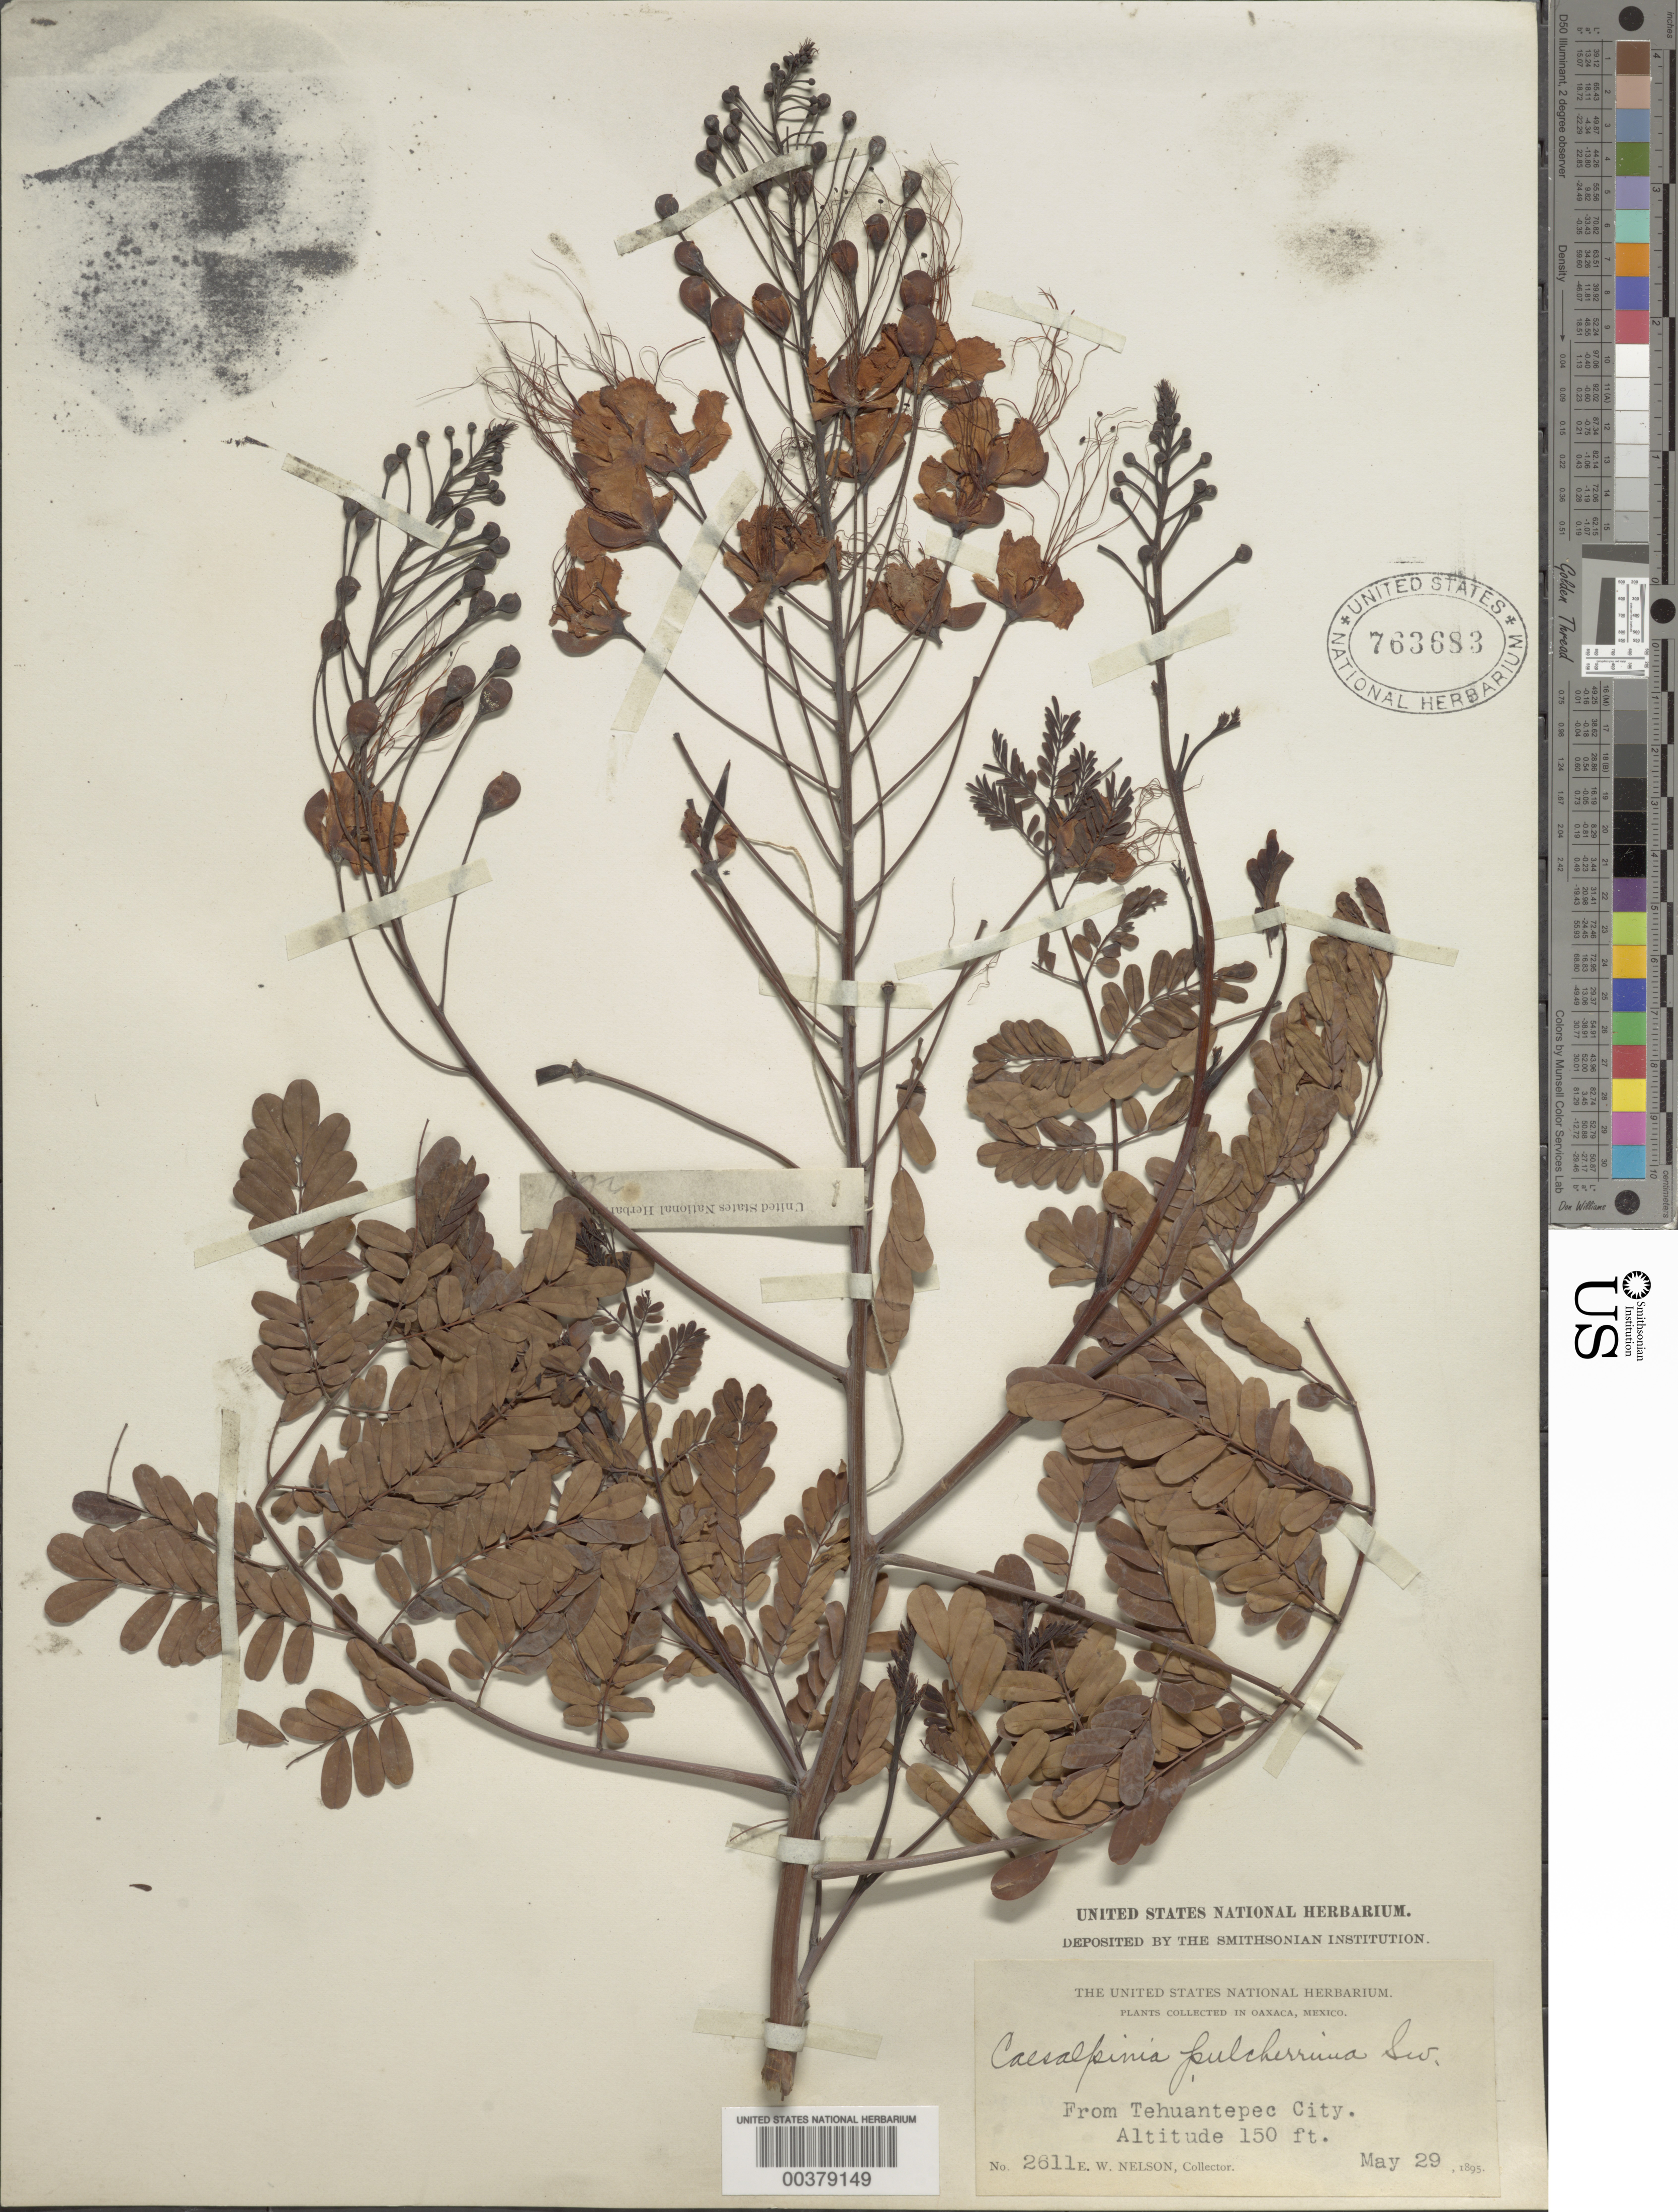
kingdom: Plantae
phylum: Tracheophyta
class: Magnoliopsida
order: Fabales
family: Fabaceae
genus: Caesalpinia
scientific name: Caesalpinia pulcherrima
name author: (L.) Sw.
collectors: E. W. Nelson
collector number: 2611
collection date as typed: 29 May 1895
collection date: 1895-05-29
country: Mexico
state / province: Oaxaca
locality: From Tehuantepec city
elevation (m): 46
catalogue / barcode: US 763683